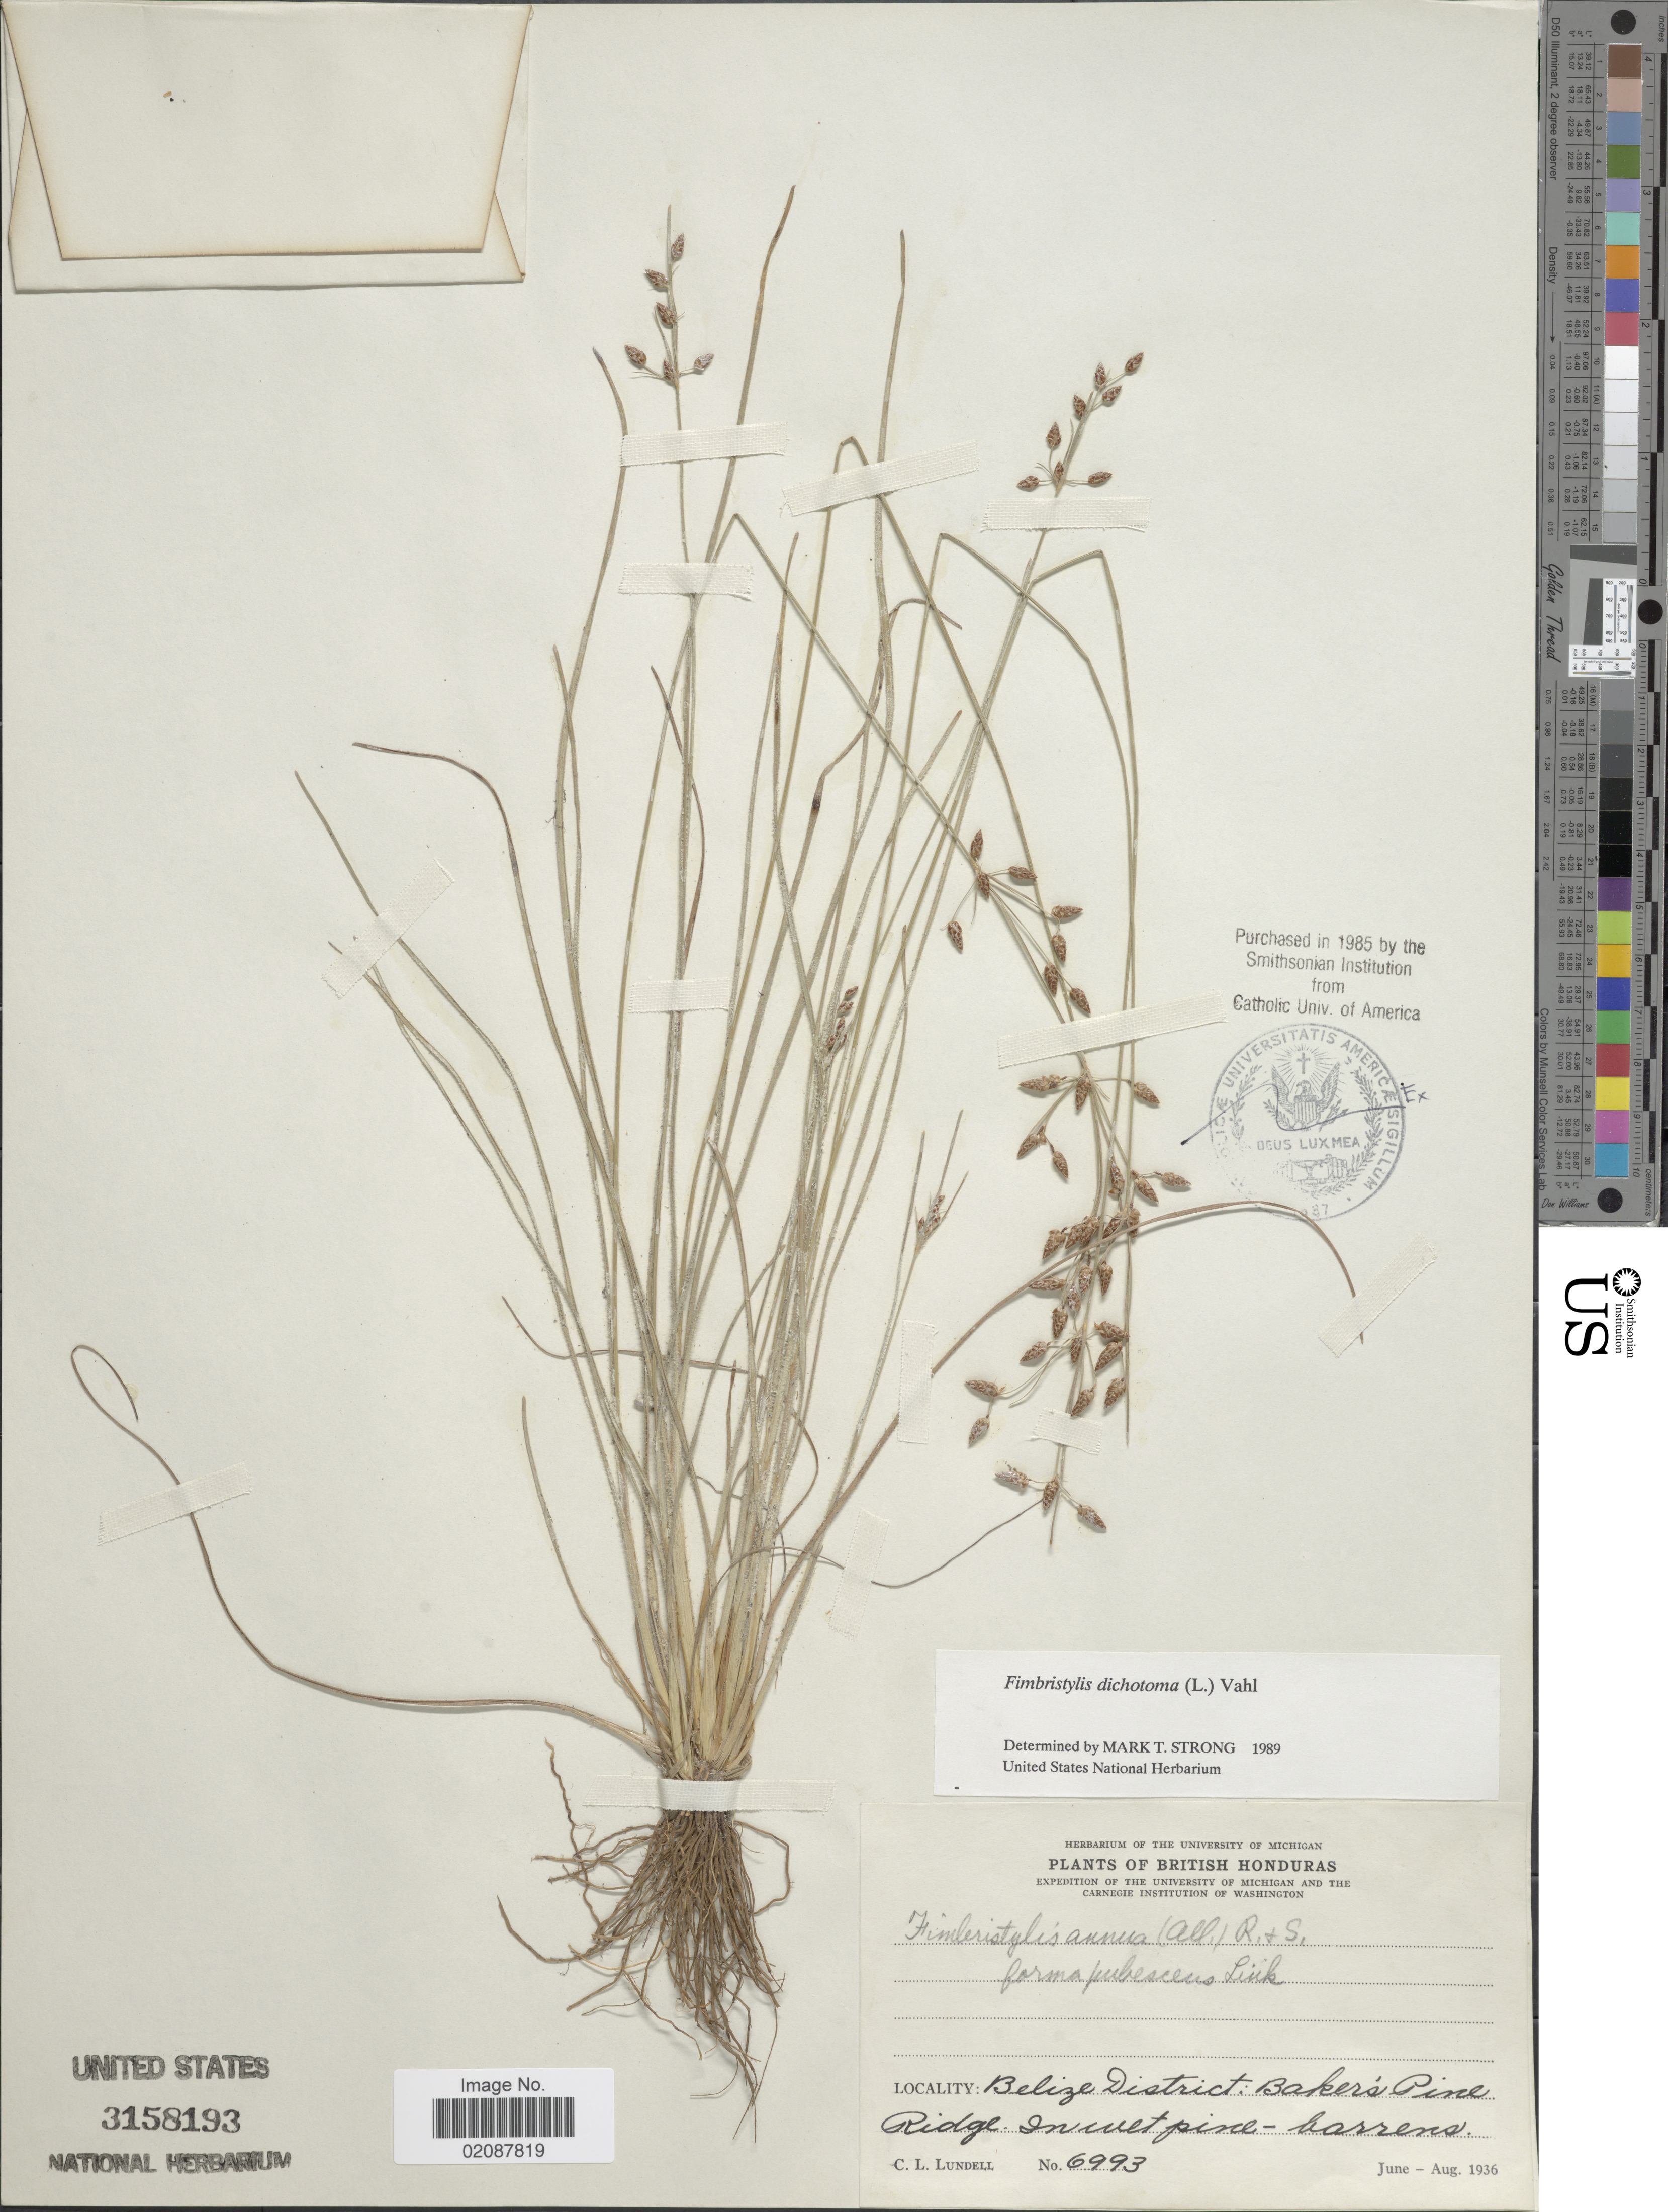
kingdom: Plantae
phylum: Tracheophyta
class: Liliopsida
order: Poales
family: Cyperaceae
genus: Fimbristylis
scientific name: Fimbristylis dichotoma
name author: (L.) Vahl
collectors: C. L. Lundell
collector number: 6993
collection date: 1936-06/1936-08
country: Belize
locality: Belize District: Baker's Pine Ridge.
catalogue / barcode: US 3158193